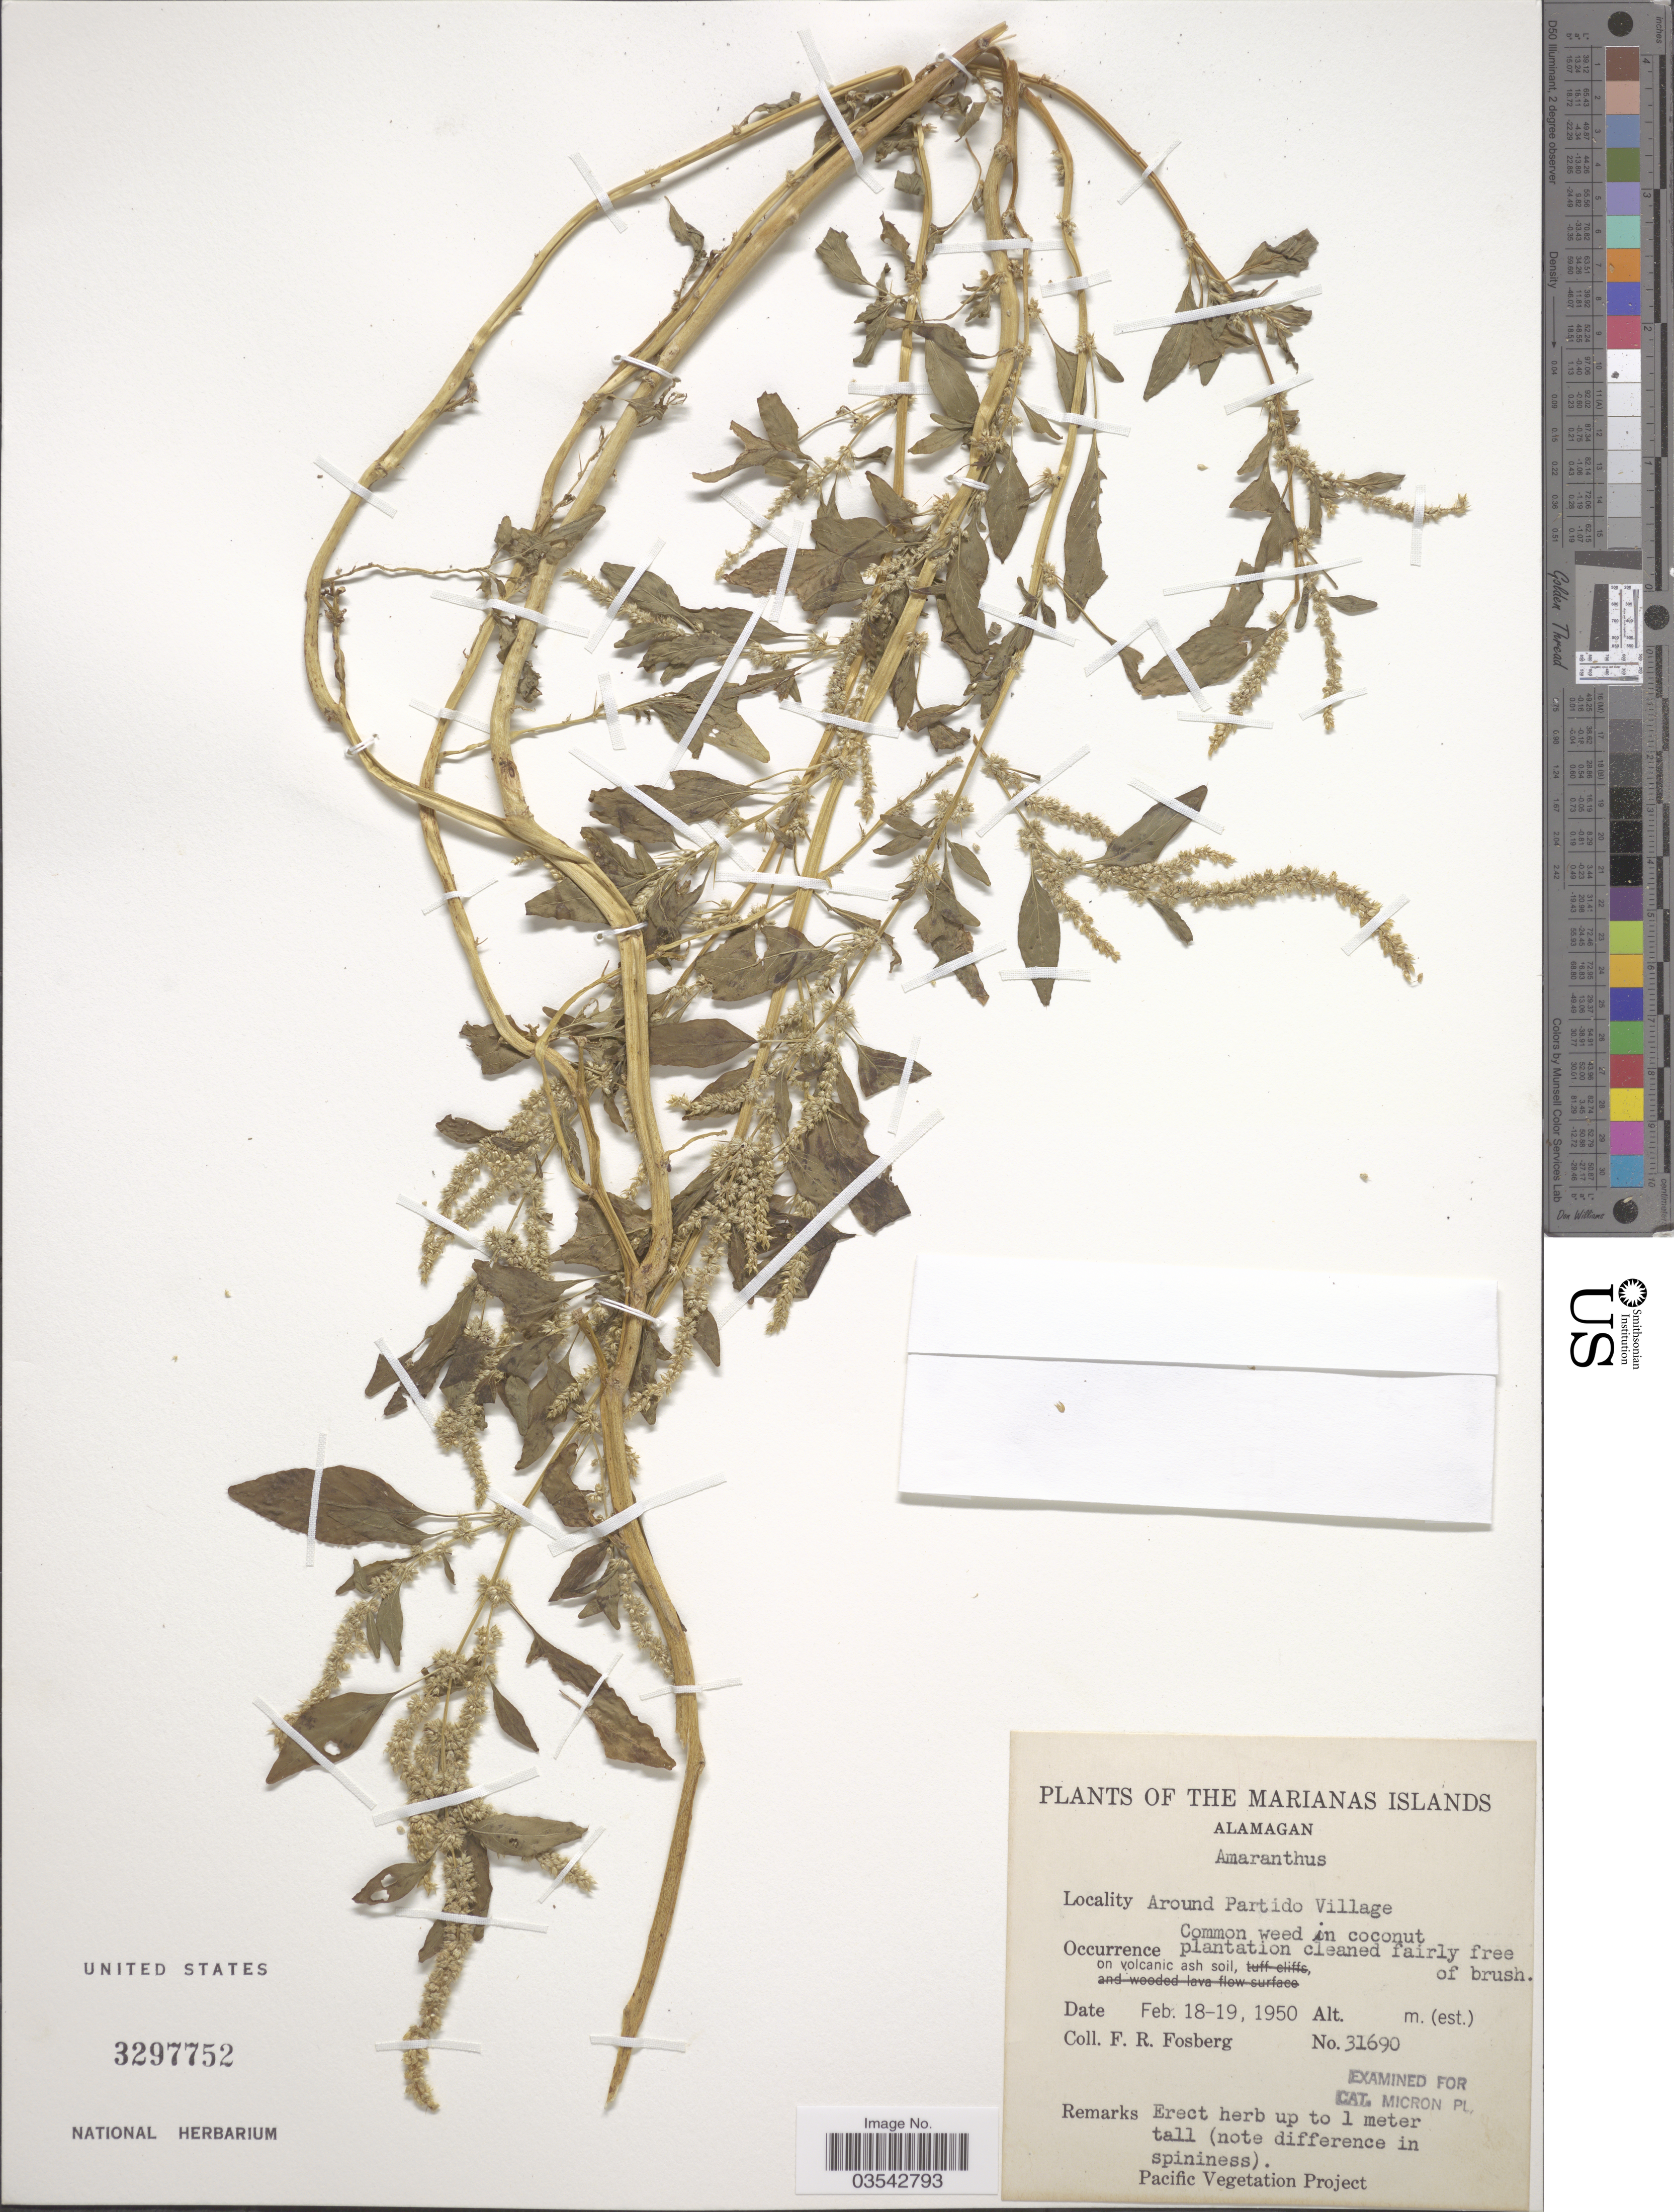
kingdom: Plantae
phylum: Tracheophyta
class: Magnoliopsida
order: Caryophyllales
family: Amaranthaceae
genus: Amaranthus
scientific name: Amaranthus sp.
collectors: F. R. Fosberg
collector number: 31690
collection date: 1950-02-18/1950-02-19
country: Northern Mariana Islands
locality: The Marianas Islands. Alamagan. Around Partido Village.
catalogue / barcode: US 3297752